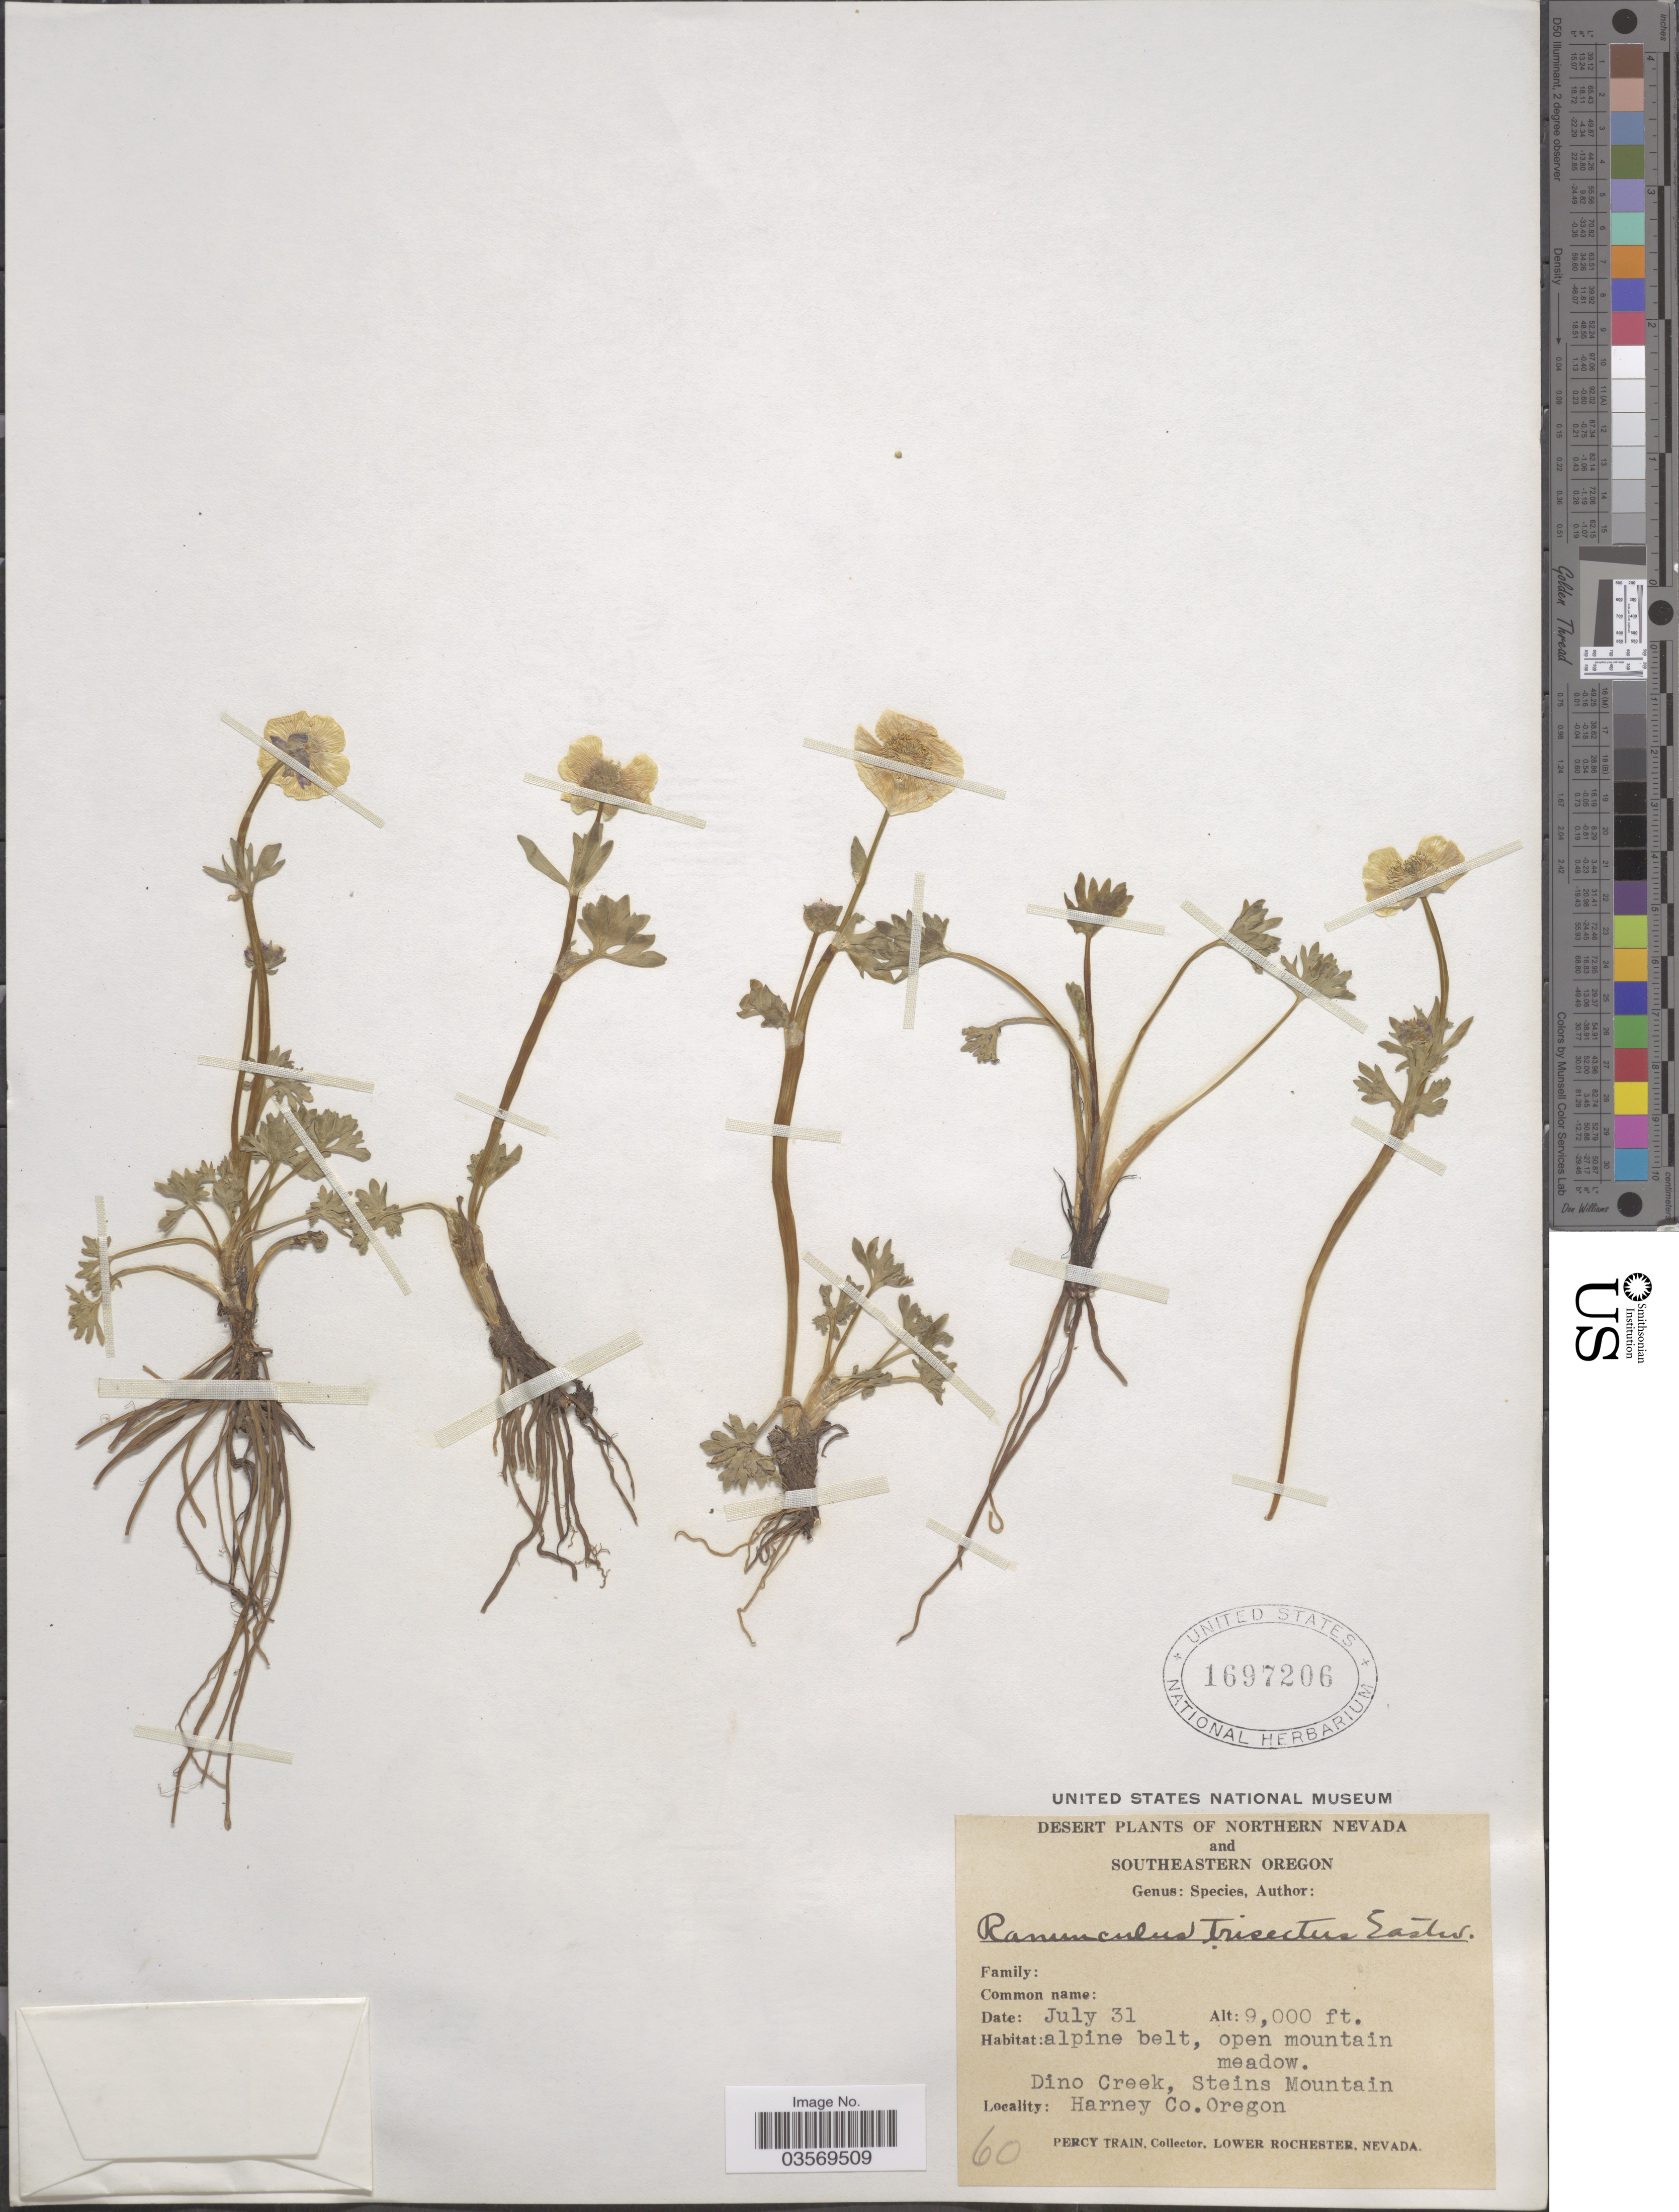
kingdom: Plantae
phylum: Tracheophyta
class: Magnoliopsida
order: Ranunculales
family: Ranunculaceae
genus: Ranunculus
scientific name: Ranunculus suksdorfii subsp. trisectus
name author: (Eastw.) F.J.F. Fisher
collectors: P. Train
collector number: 60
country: United States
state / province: Oregon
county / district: Harney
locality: Desert. Southeastern Oregon. Dino Creek. Steins Mountain. Harney Co.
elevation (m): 2743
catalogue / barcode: US 1697206